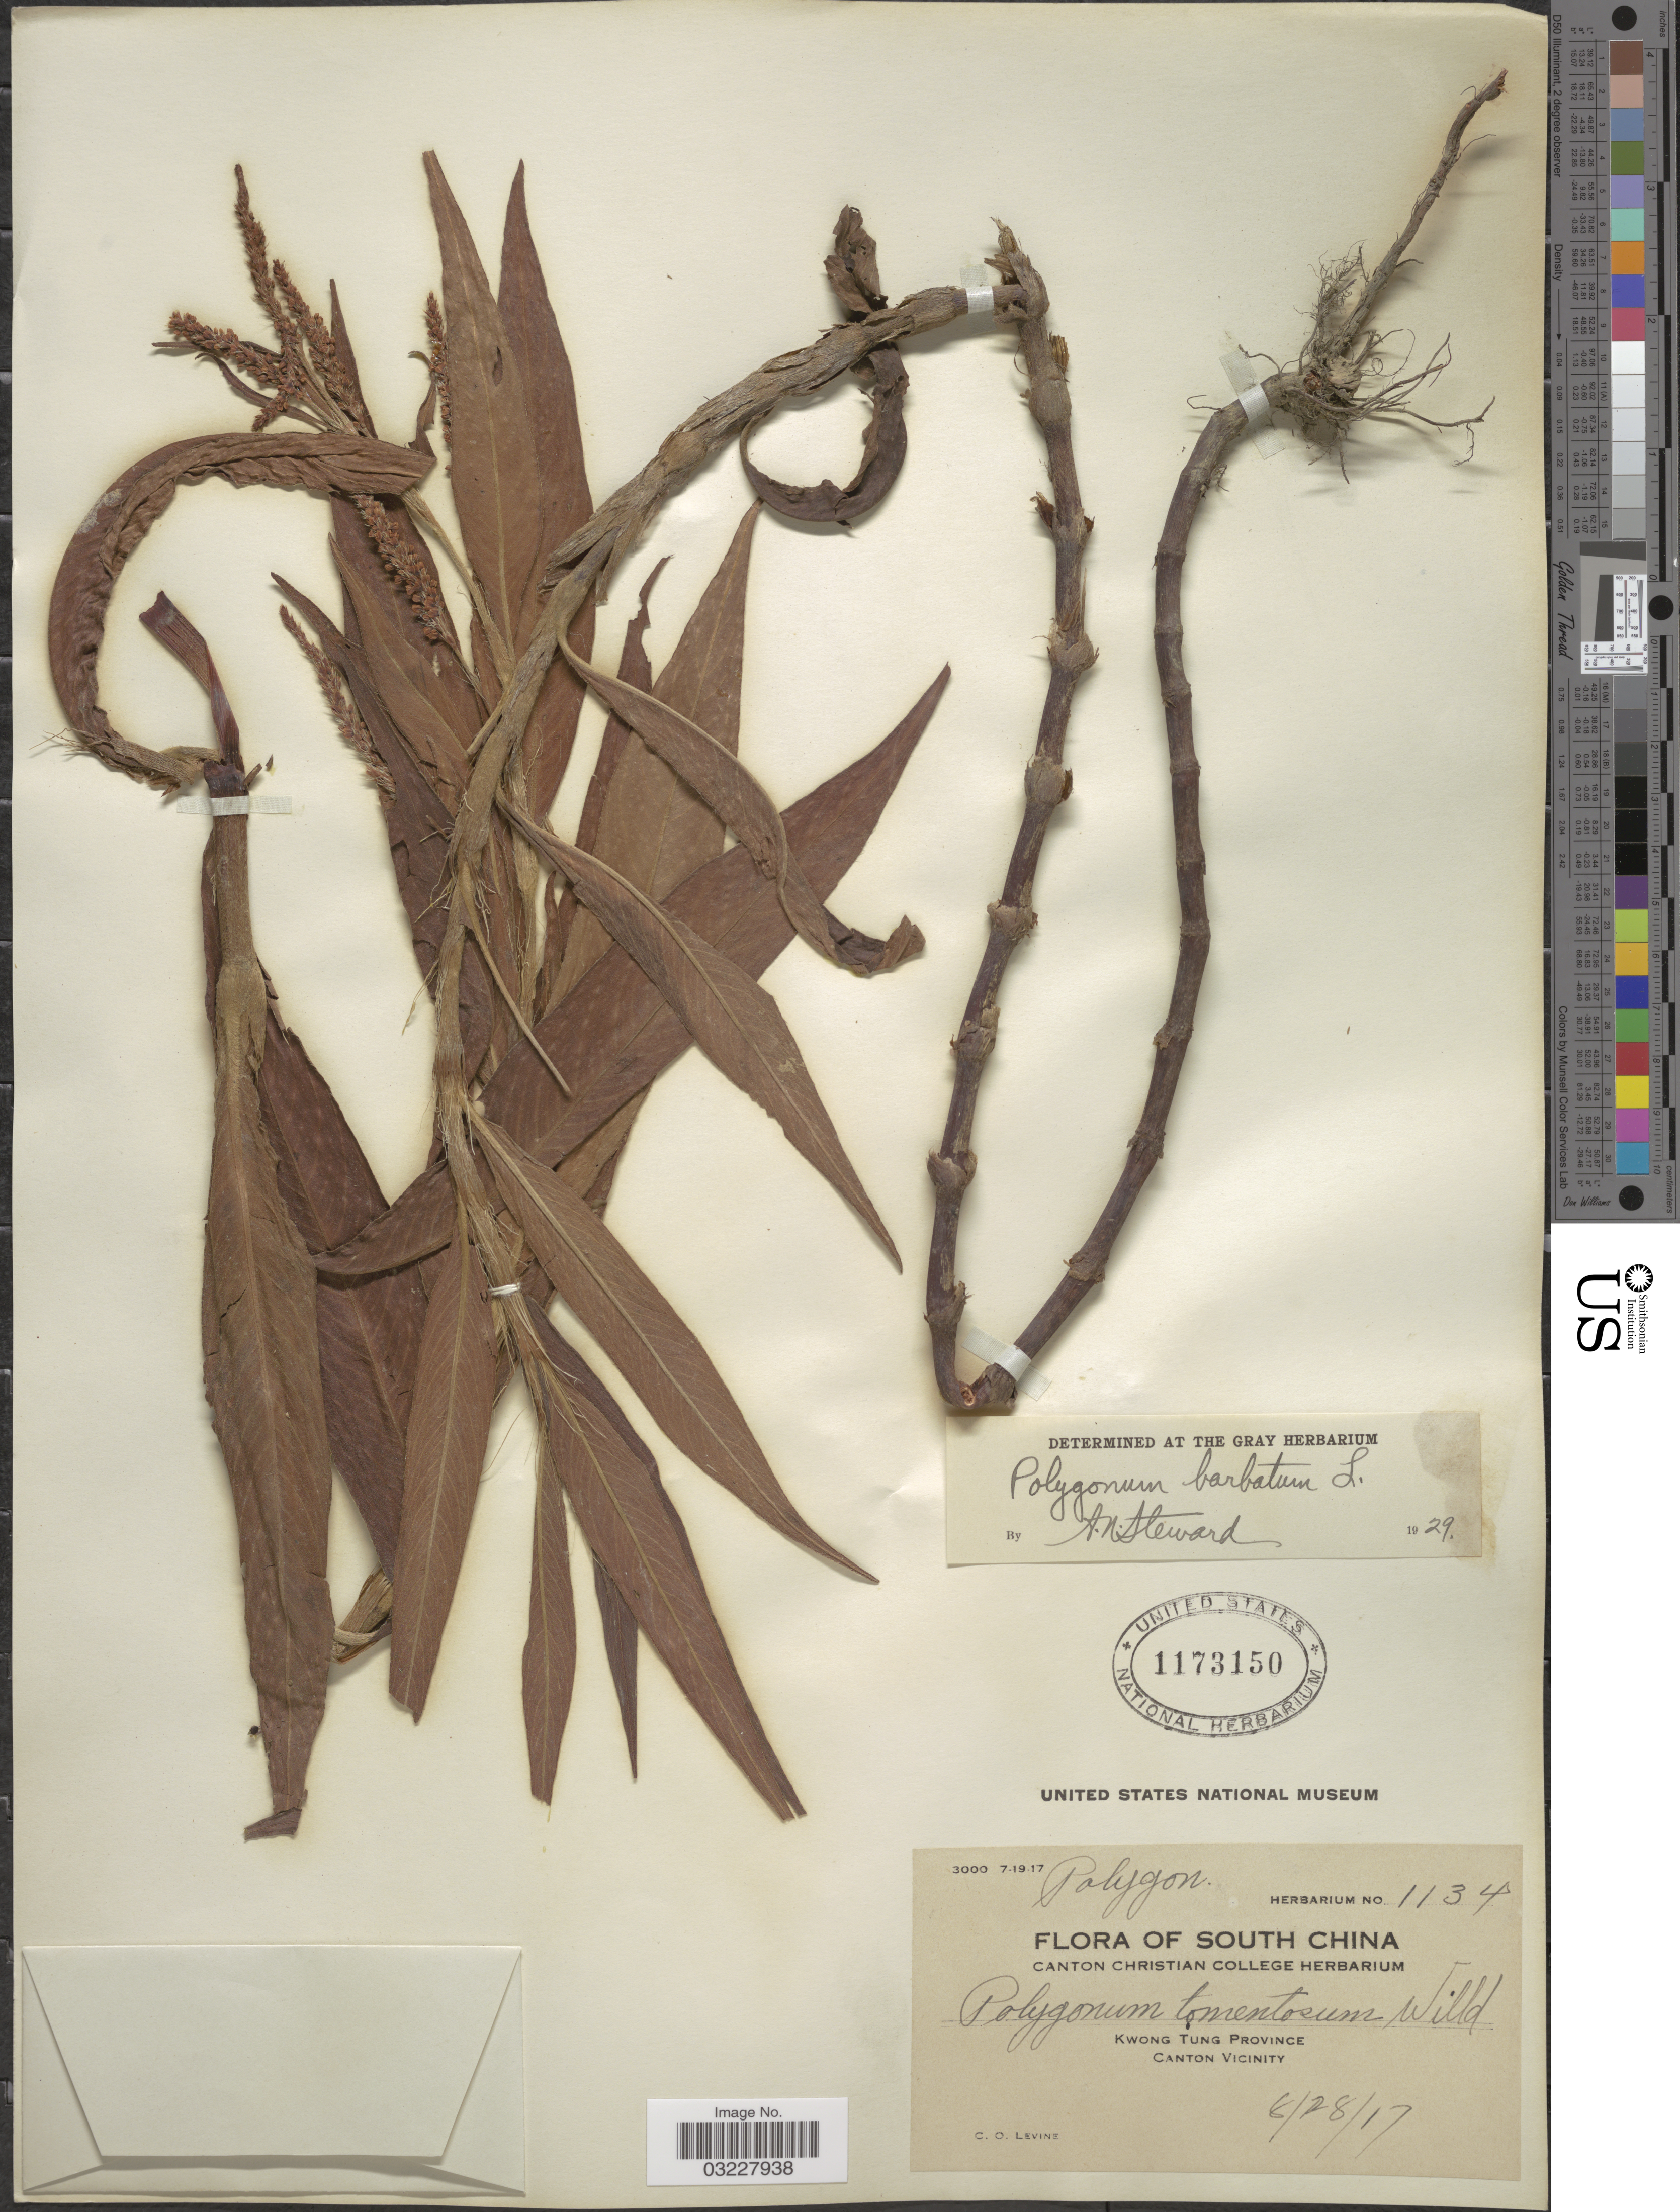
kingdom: Plantae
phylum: Tracheophyta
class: Magnoliopsida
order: Caryophyllales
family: Polygonaceae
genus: Polygonum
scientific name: Polygonum barbatum var. barbatum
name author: L.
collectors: C. O. Levine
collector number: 1134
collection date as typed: Transcribed d/m/y: 28/8/17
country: China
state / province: Guangdong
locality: Kwong Tung Province. Canton Vicinity. South China.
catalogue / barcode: US 1173150